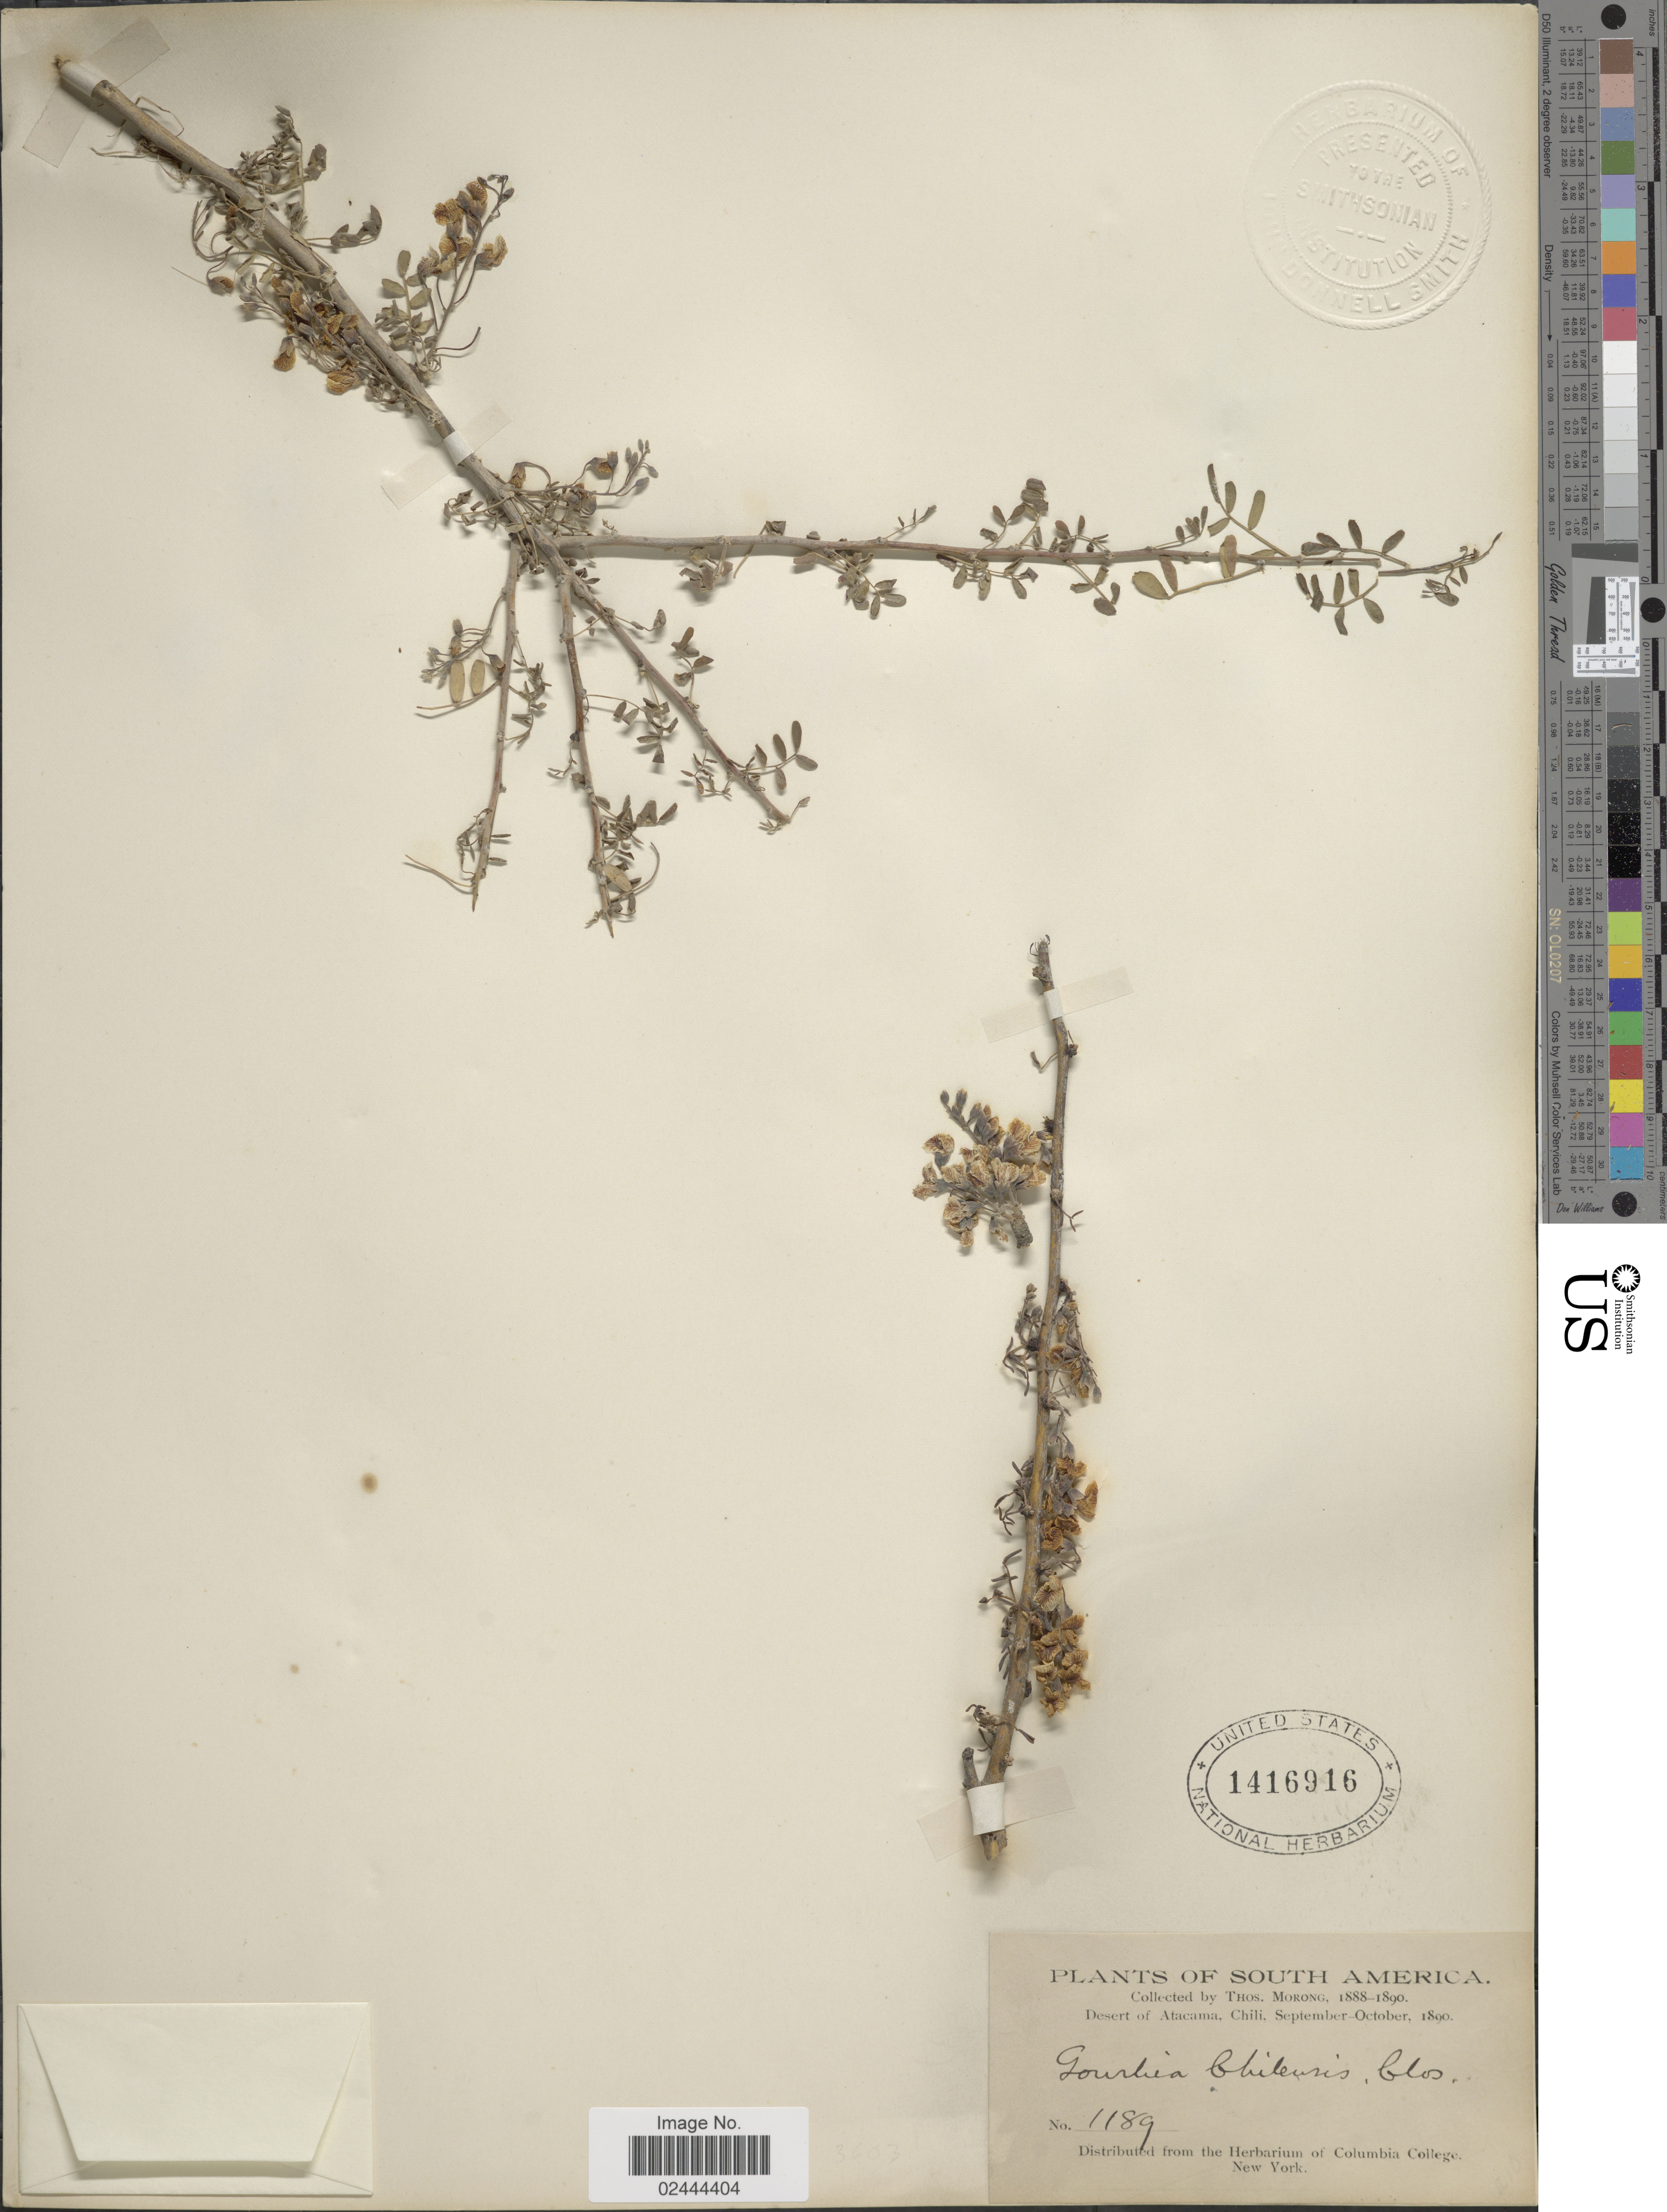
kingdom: Plantae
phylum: Tracheophyta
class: Magnoliopsida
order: Fabales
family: Fabaceae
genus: Geoffroea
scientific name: Geoffroea decorticans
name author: (Gillies ex Hook. & Arn.) Burkart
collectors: ex herb. T. Morong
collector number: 1189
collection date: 1890-09/1890-10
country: Chile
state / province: Atacama (III)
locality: Desert of Atacama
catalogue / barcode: US 1416916